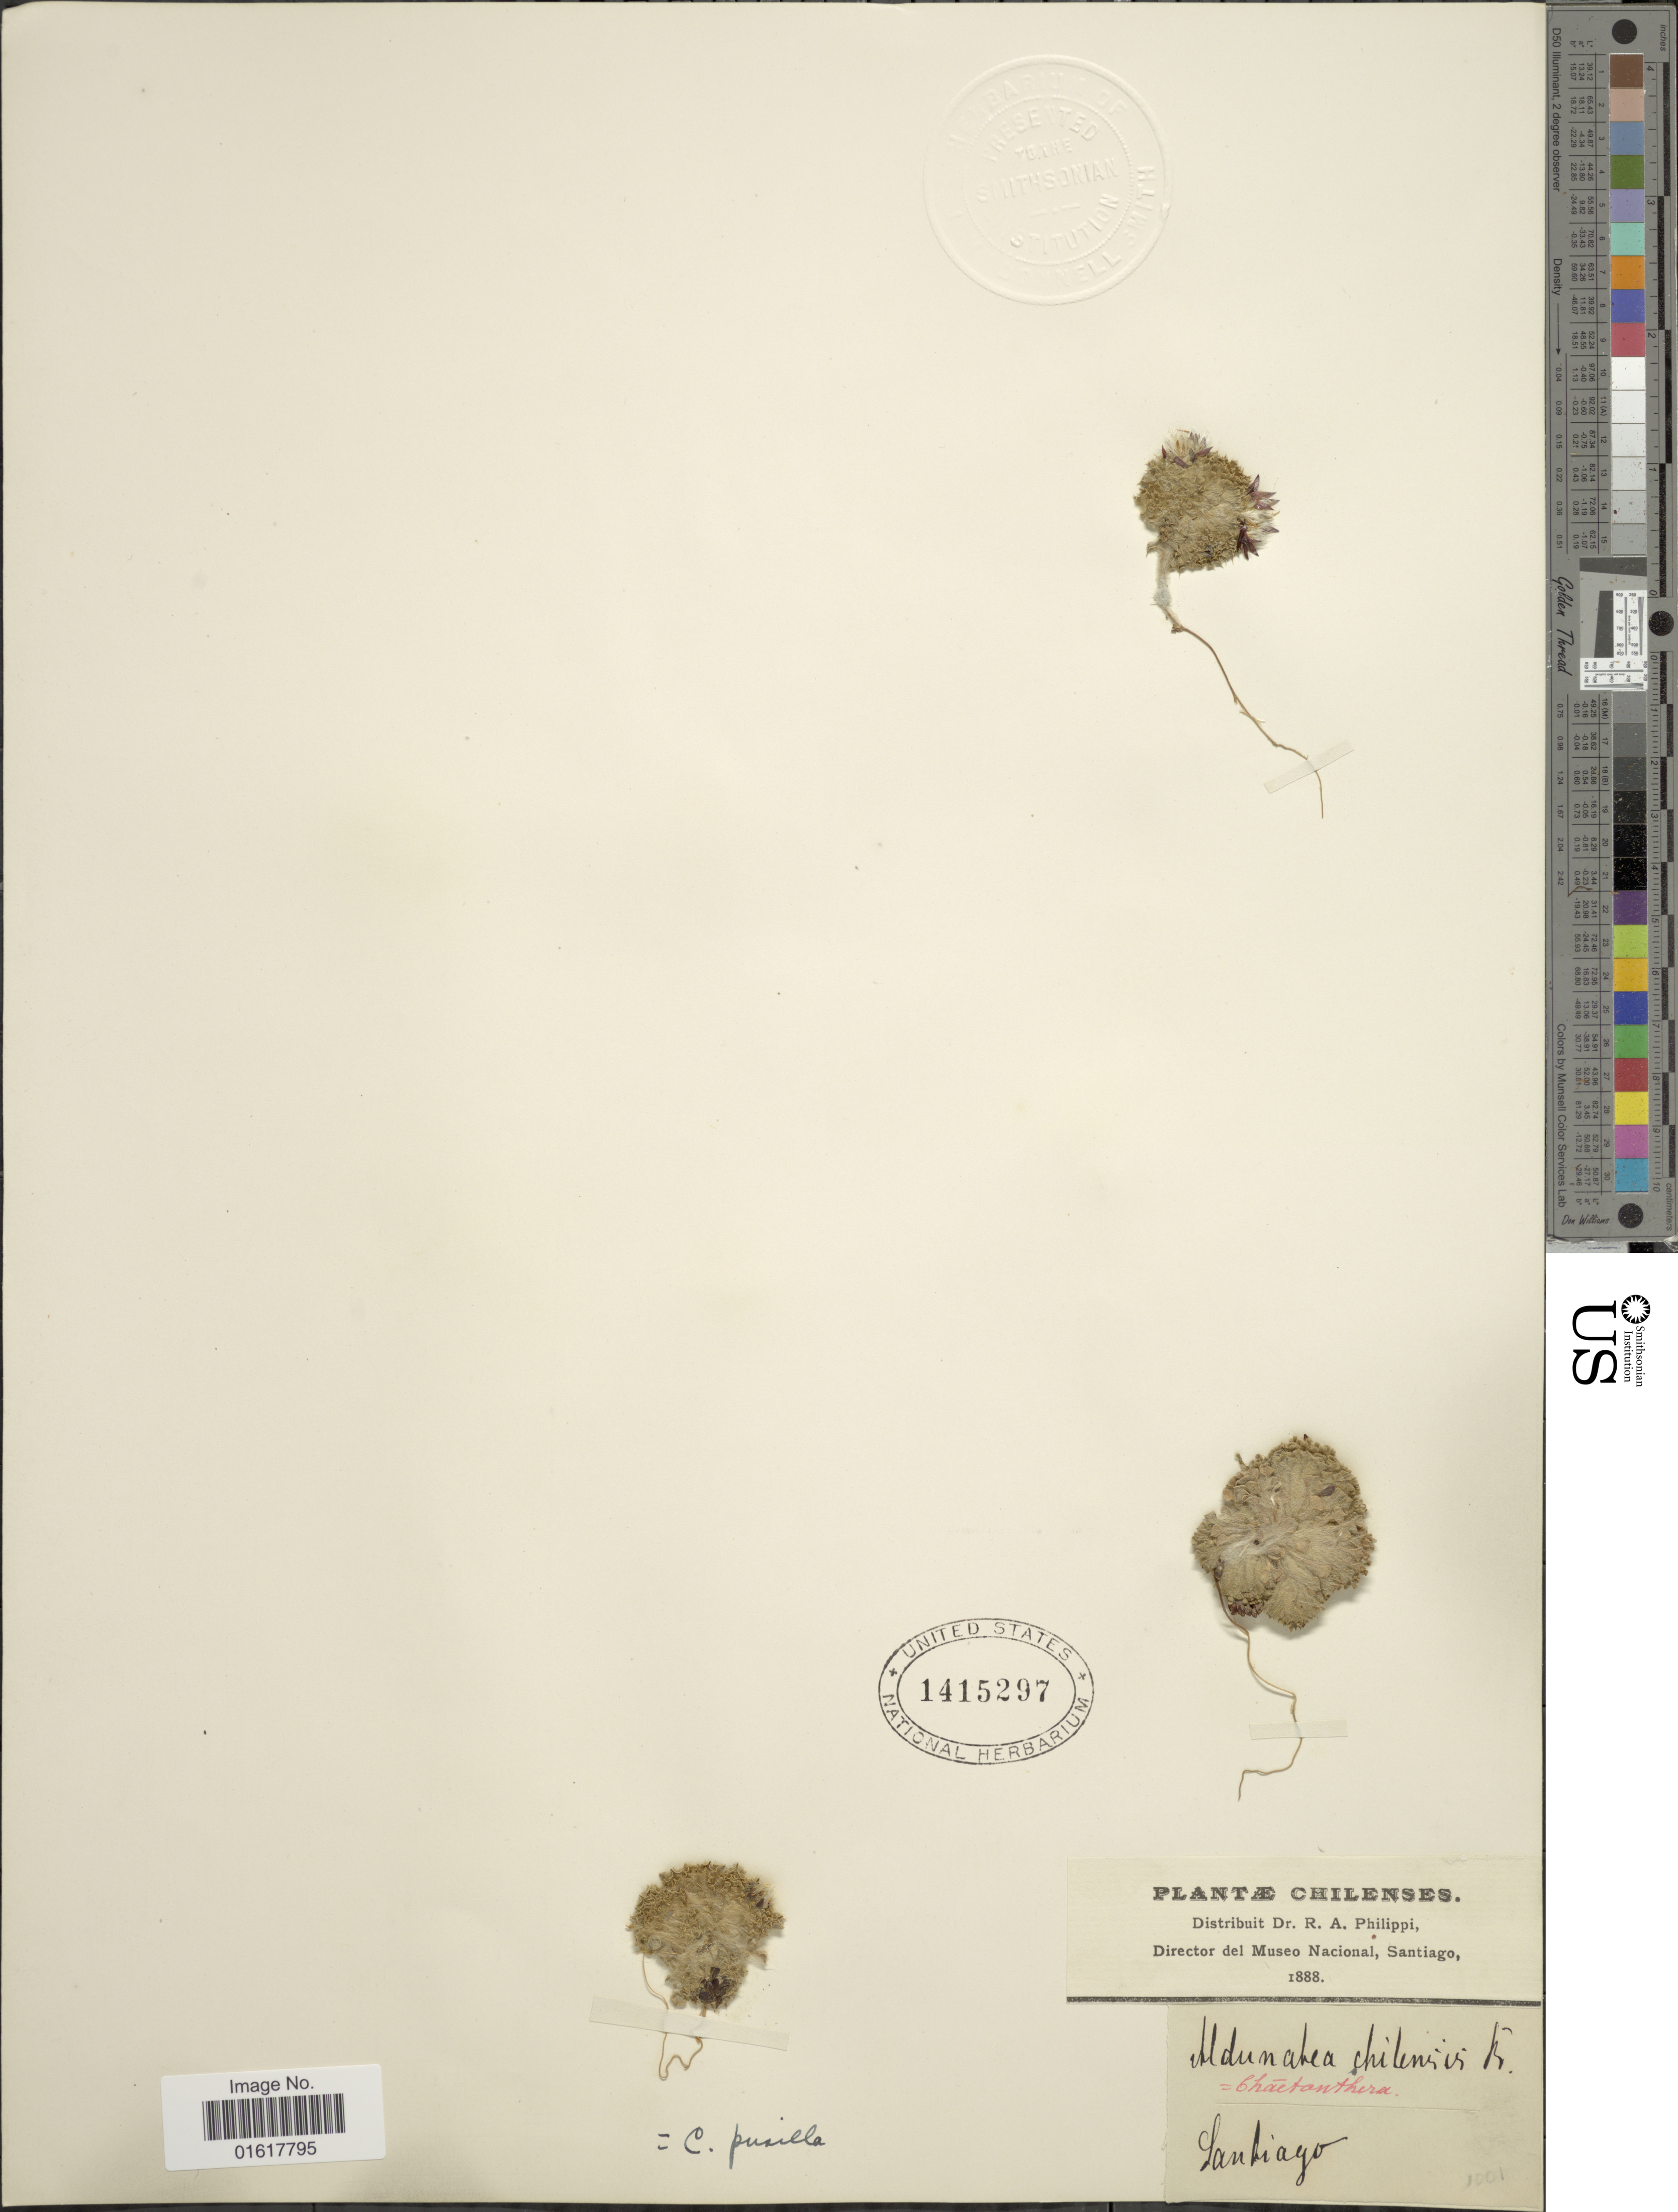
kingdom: Plantae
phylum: Tracheophyta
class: Magnoliopsida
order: Asterales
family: Asteraceae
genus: Chaetanthera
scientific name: Chaetanthera pusilla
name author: (D. Don) Hook. & Arn.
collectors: R. A. Philippi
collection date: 1888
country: Chile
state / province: Región Metropolitana (RM)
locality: Santiago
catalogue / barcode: US 1415297